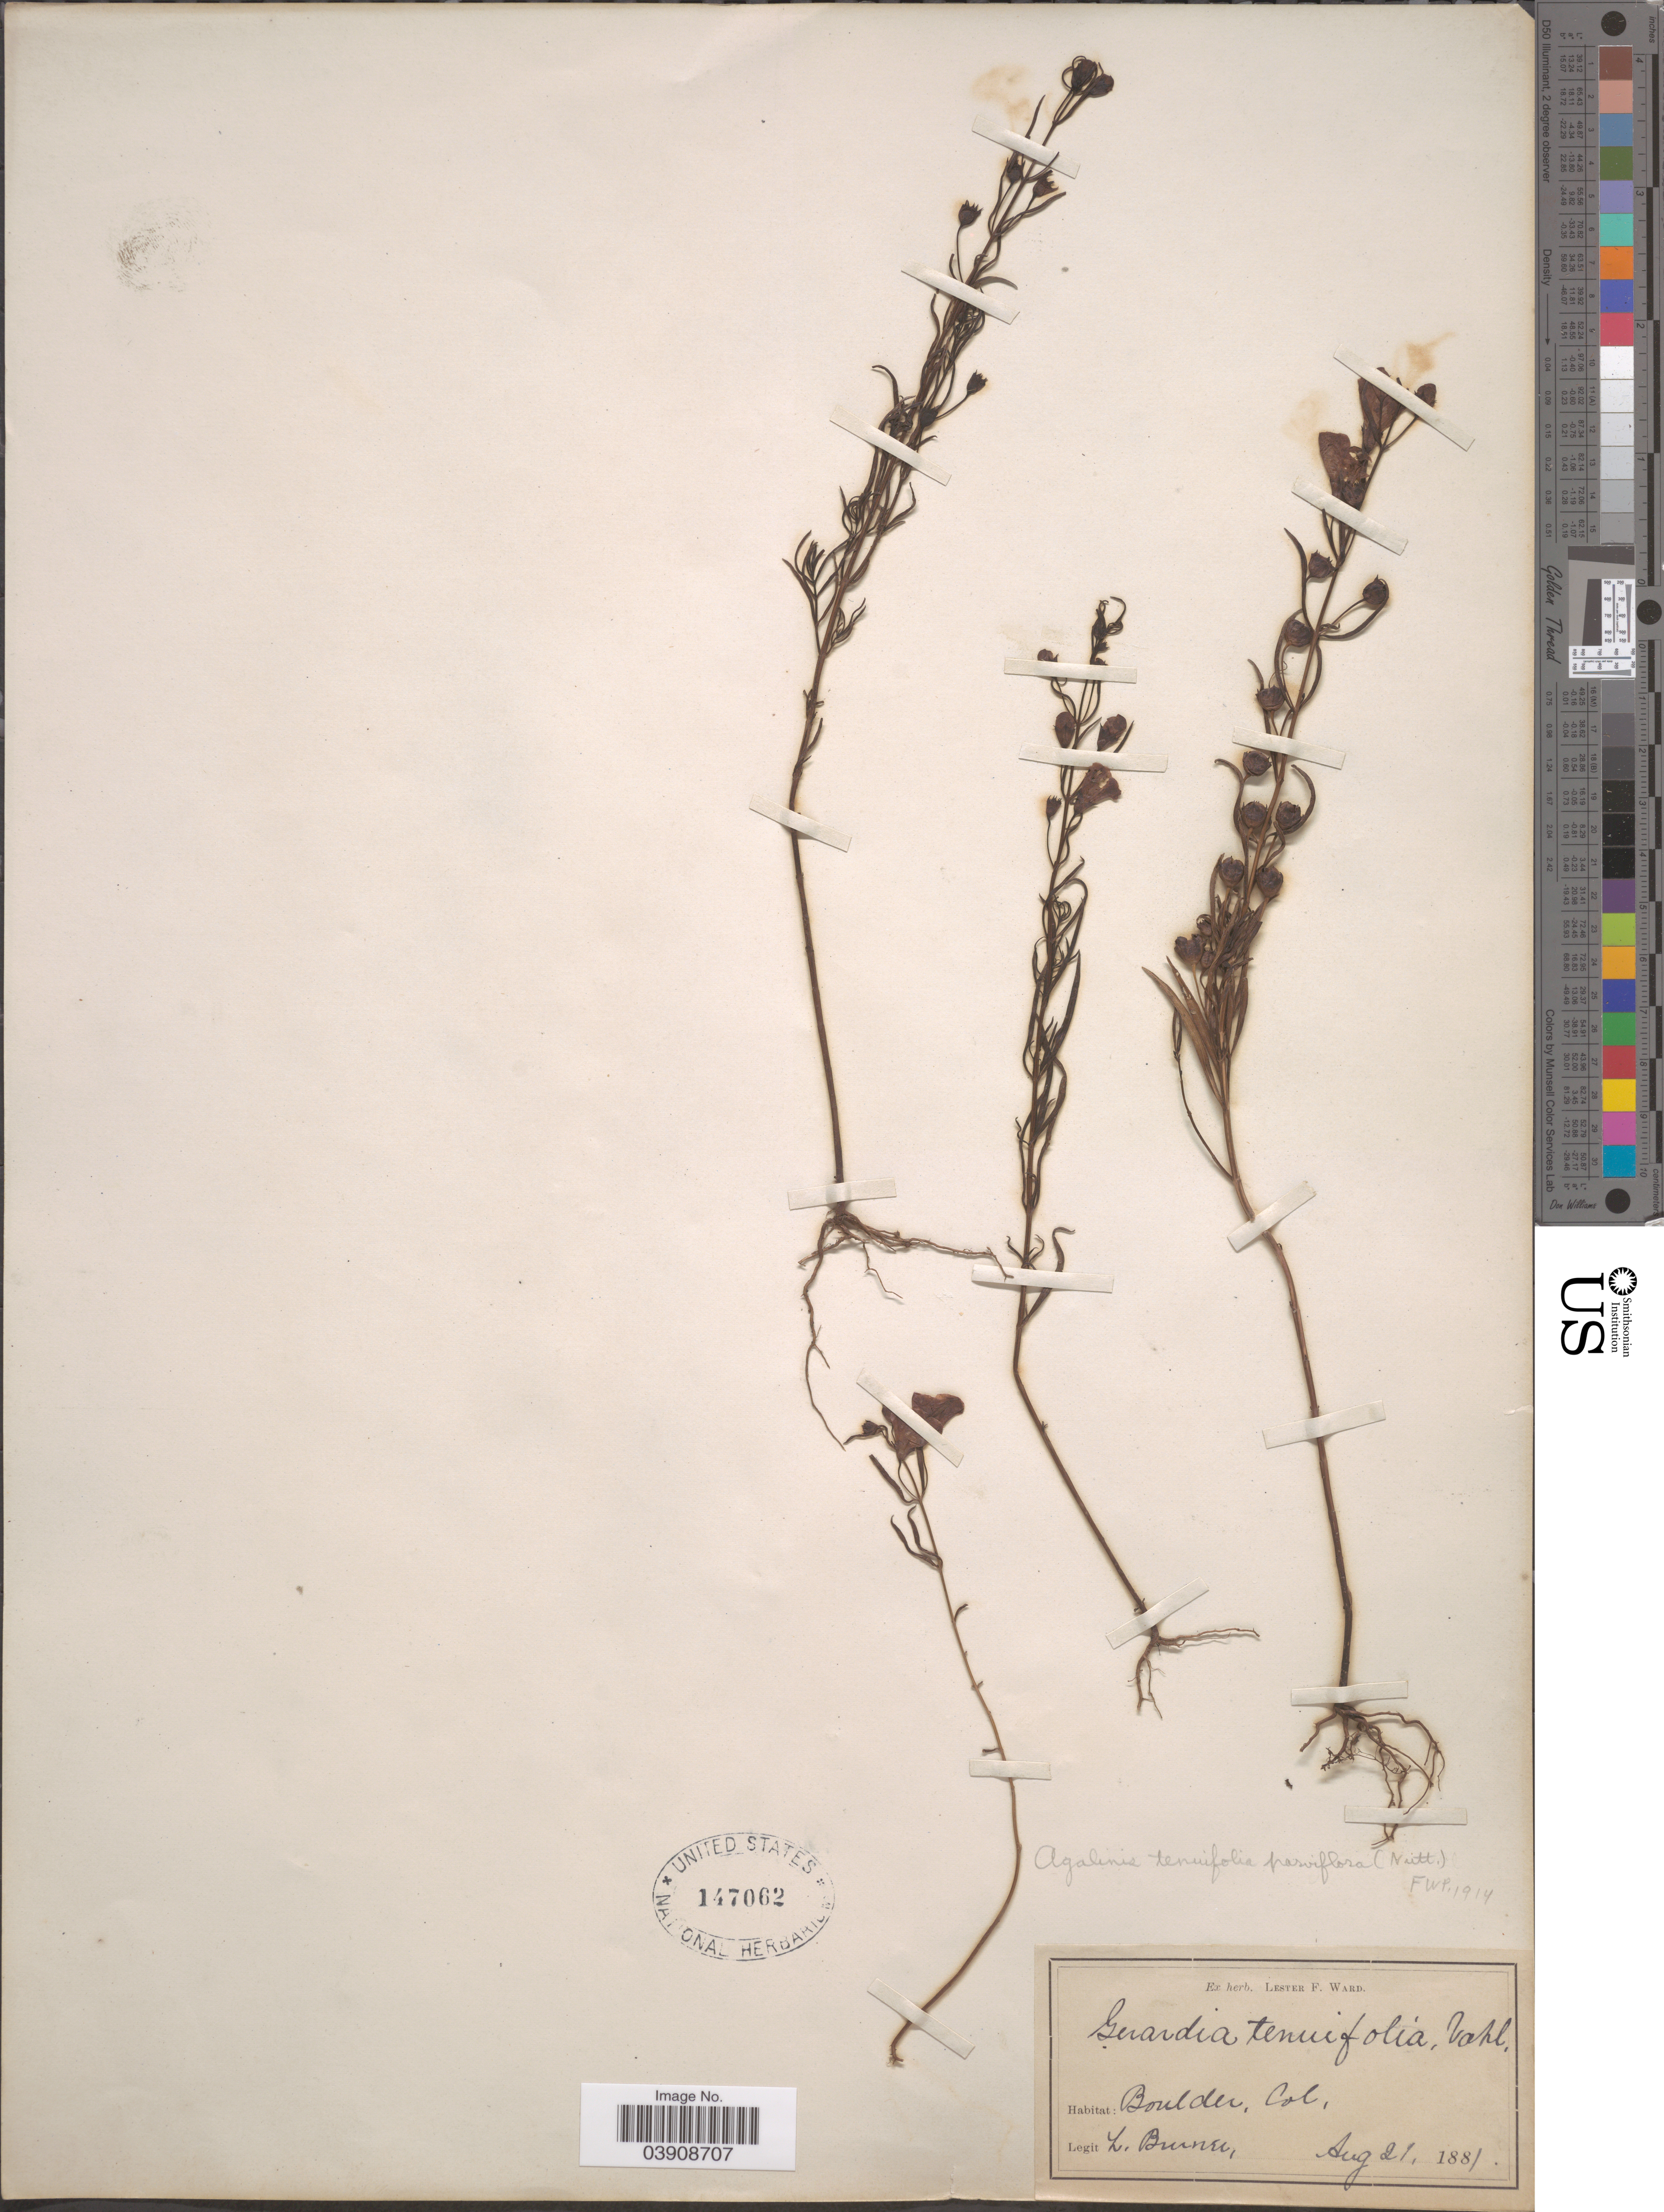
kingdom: Plantae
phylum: Tracheophyta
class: Magnoliopsida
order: Lamiales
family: Orobanchaceae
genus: Agalinis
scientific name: Agalinis tenuifolia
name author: (Vahl) Raf.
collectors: L. Burner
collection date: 1881-08-21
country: United States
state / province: Colorado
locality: Boulder.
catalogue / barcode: US 147062